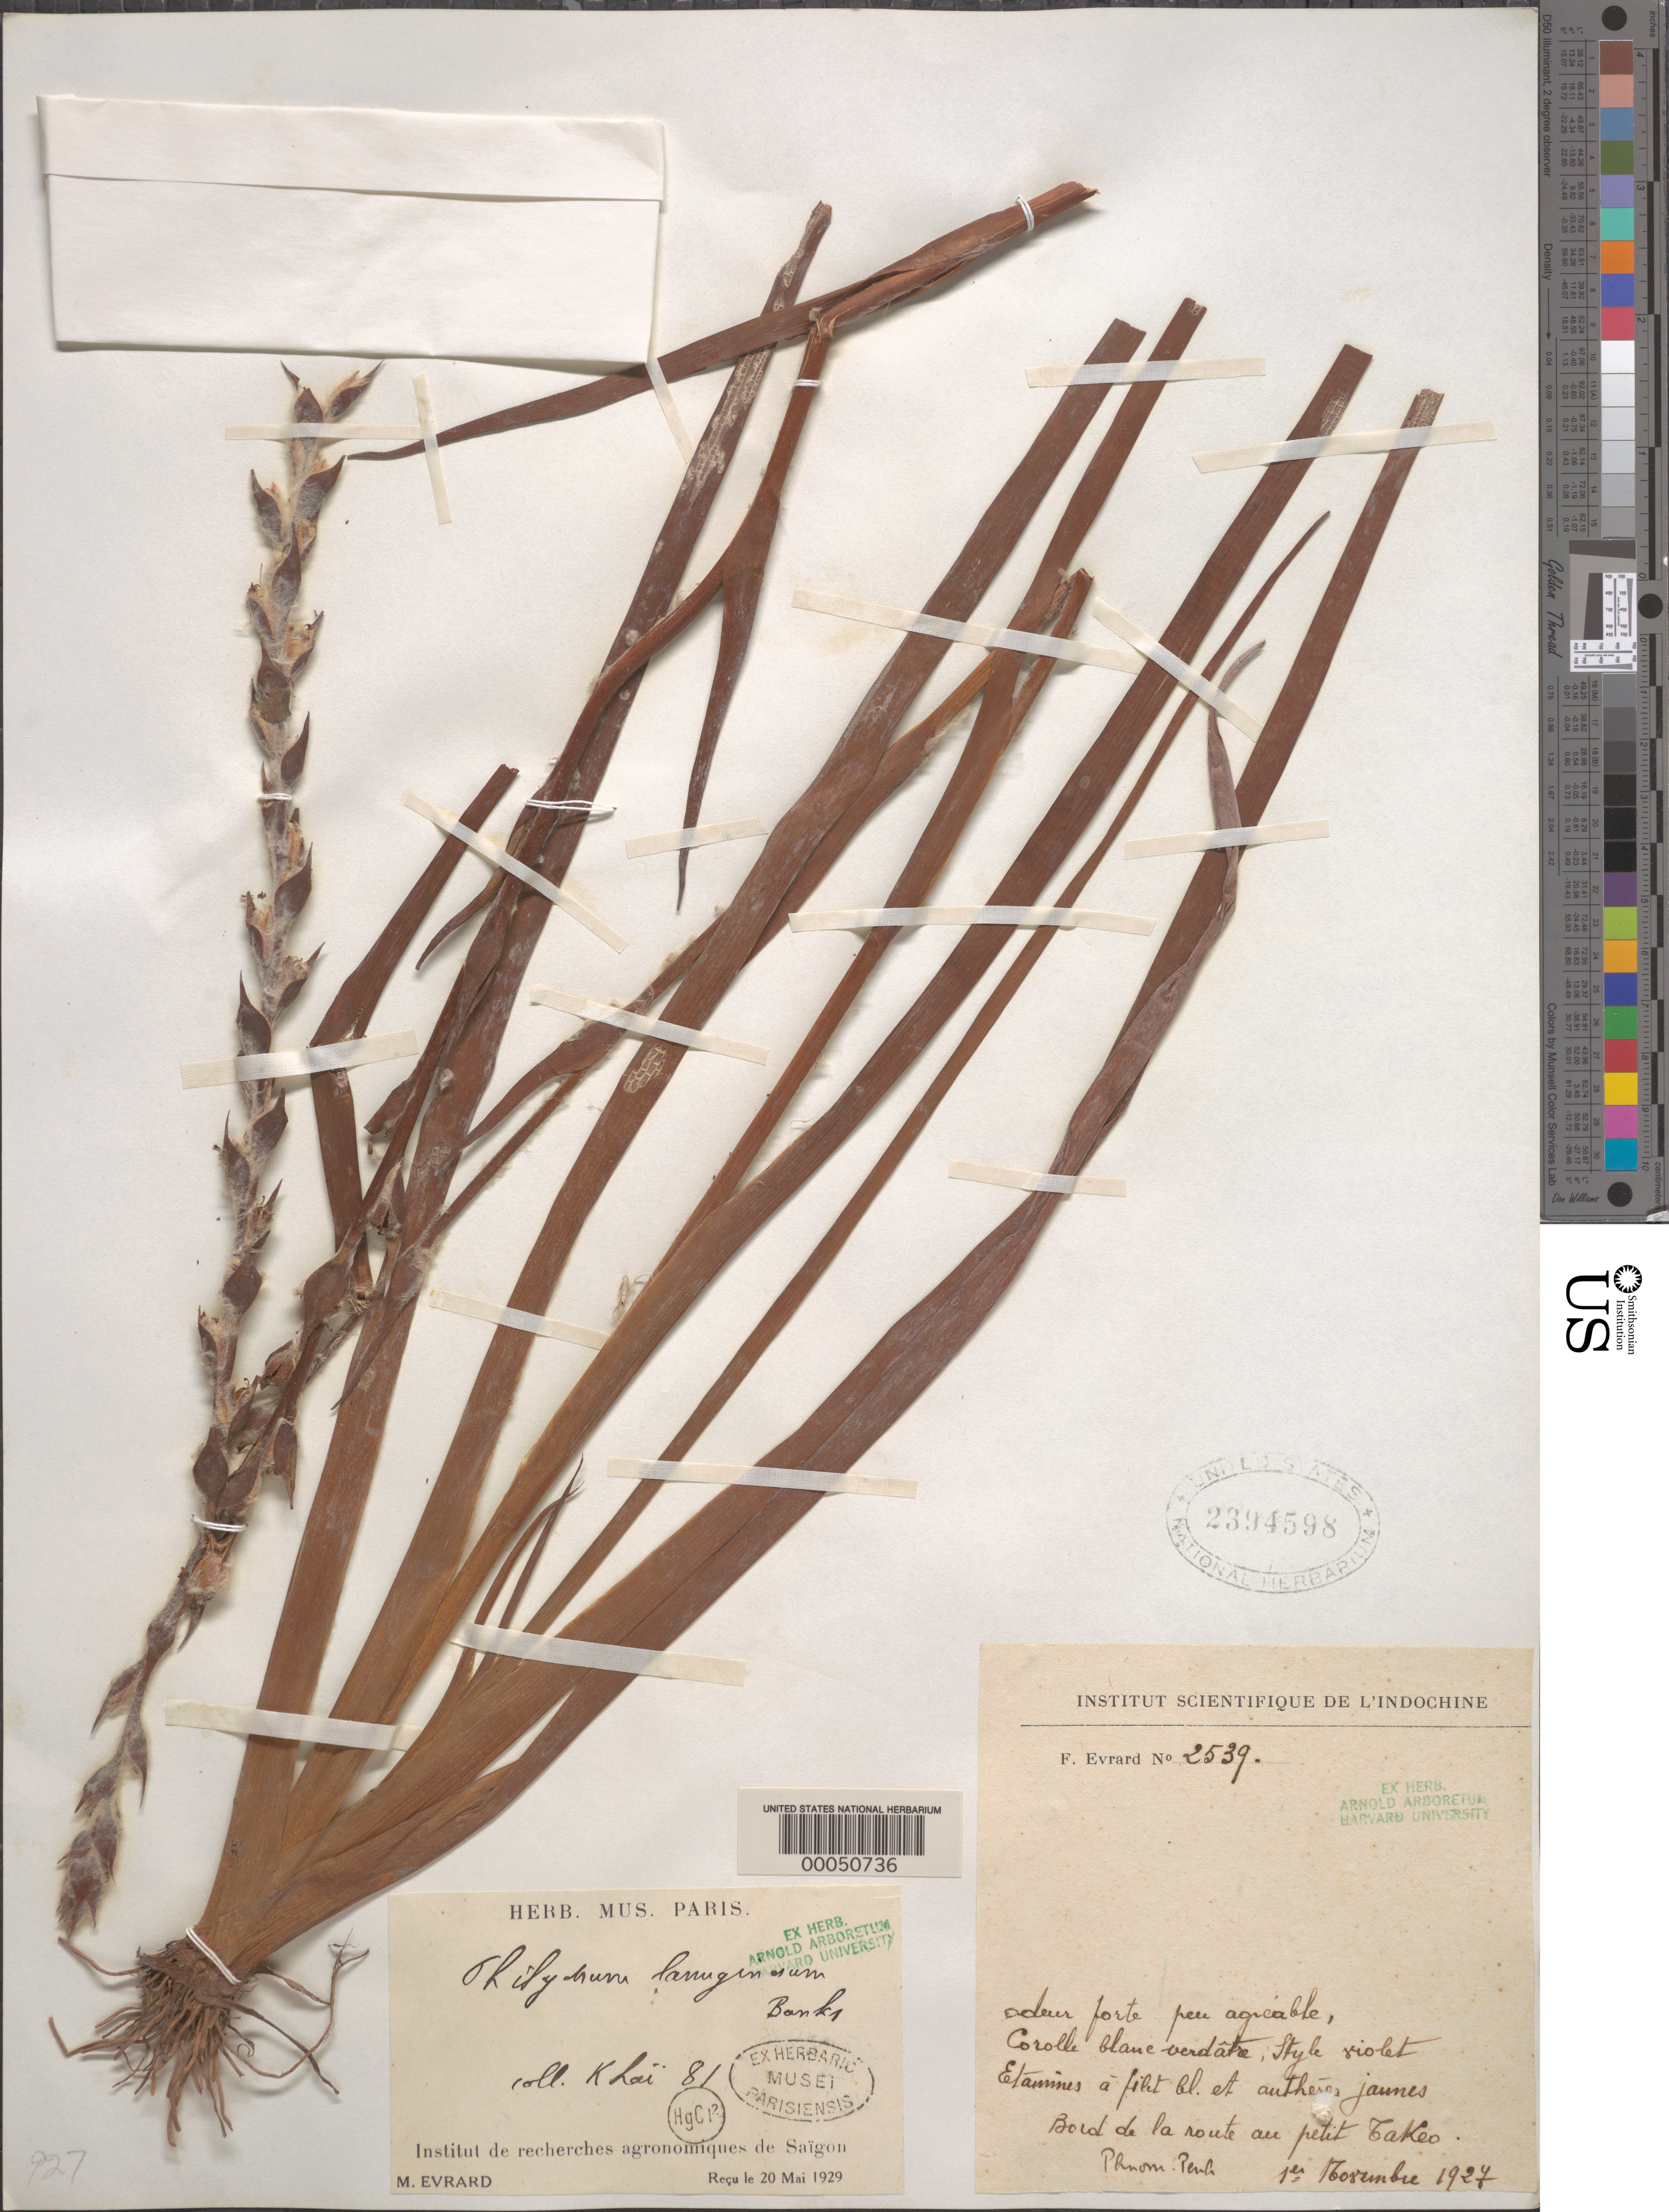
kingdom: Plantae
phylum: Tracheophyta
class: Liliopsida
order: Commelinales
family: Philydraceae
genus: Philydrum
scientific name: Philydrum lanuginosum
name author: Banks & Sol. ex Gaertn.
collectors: F. Evrard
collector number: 2539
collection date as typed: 01 Nov 1927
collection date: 1927-11-01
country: Laos / Vietnam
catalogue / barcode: US 2394598